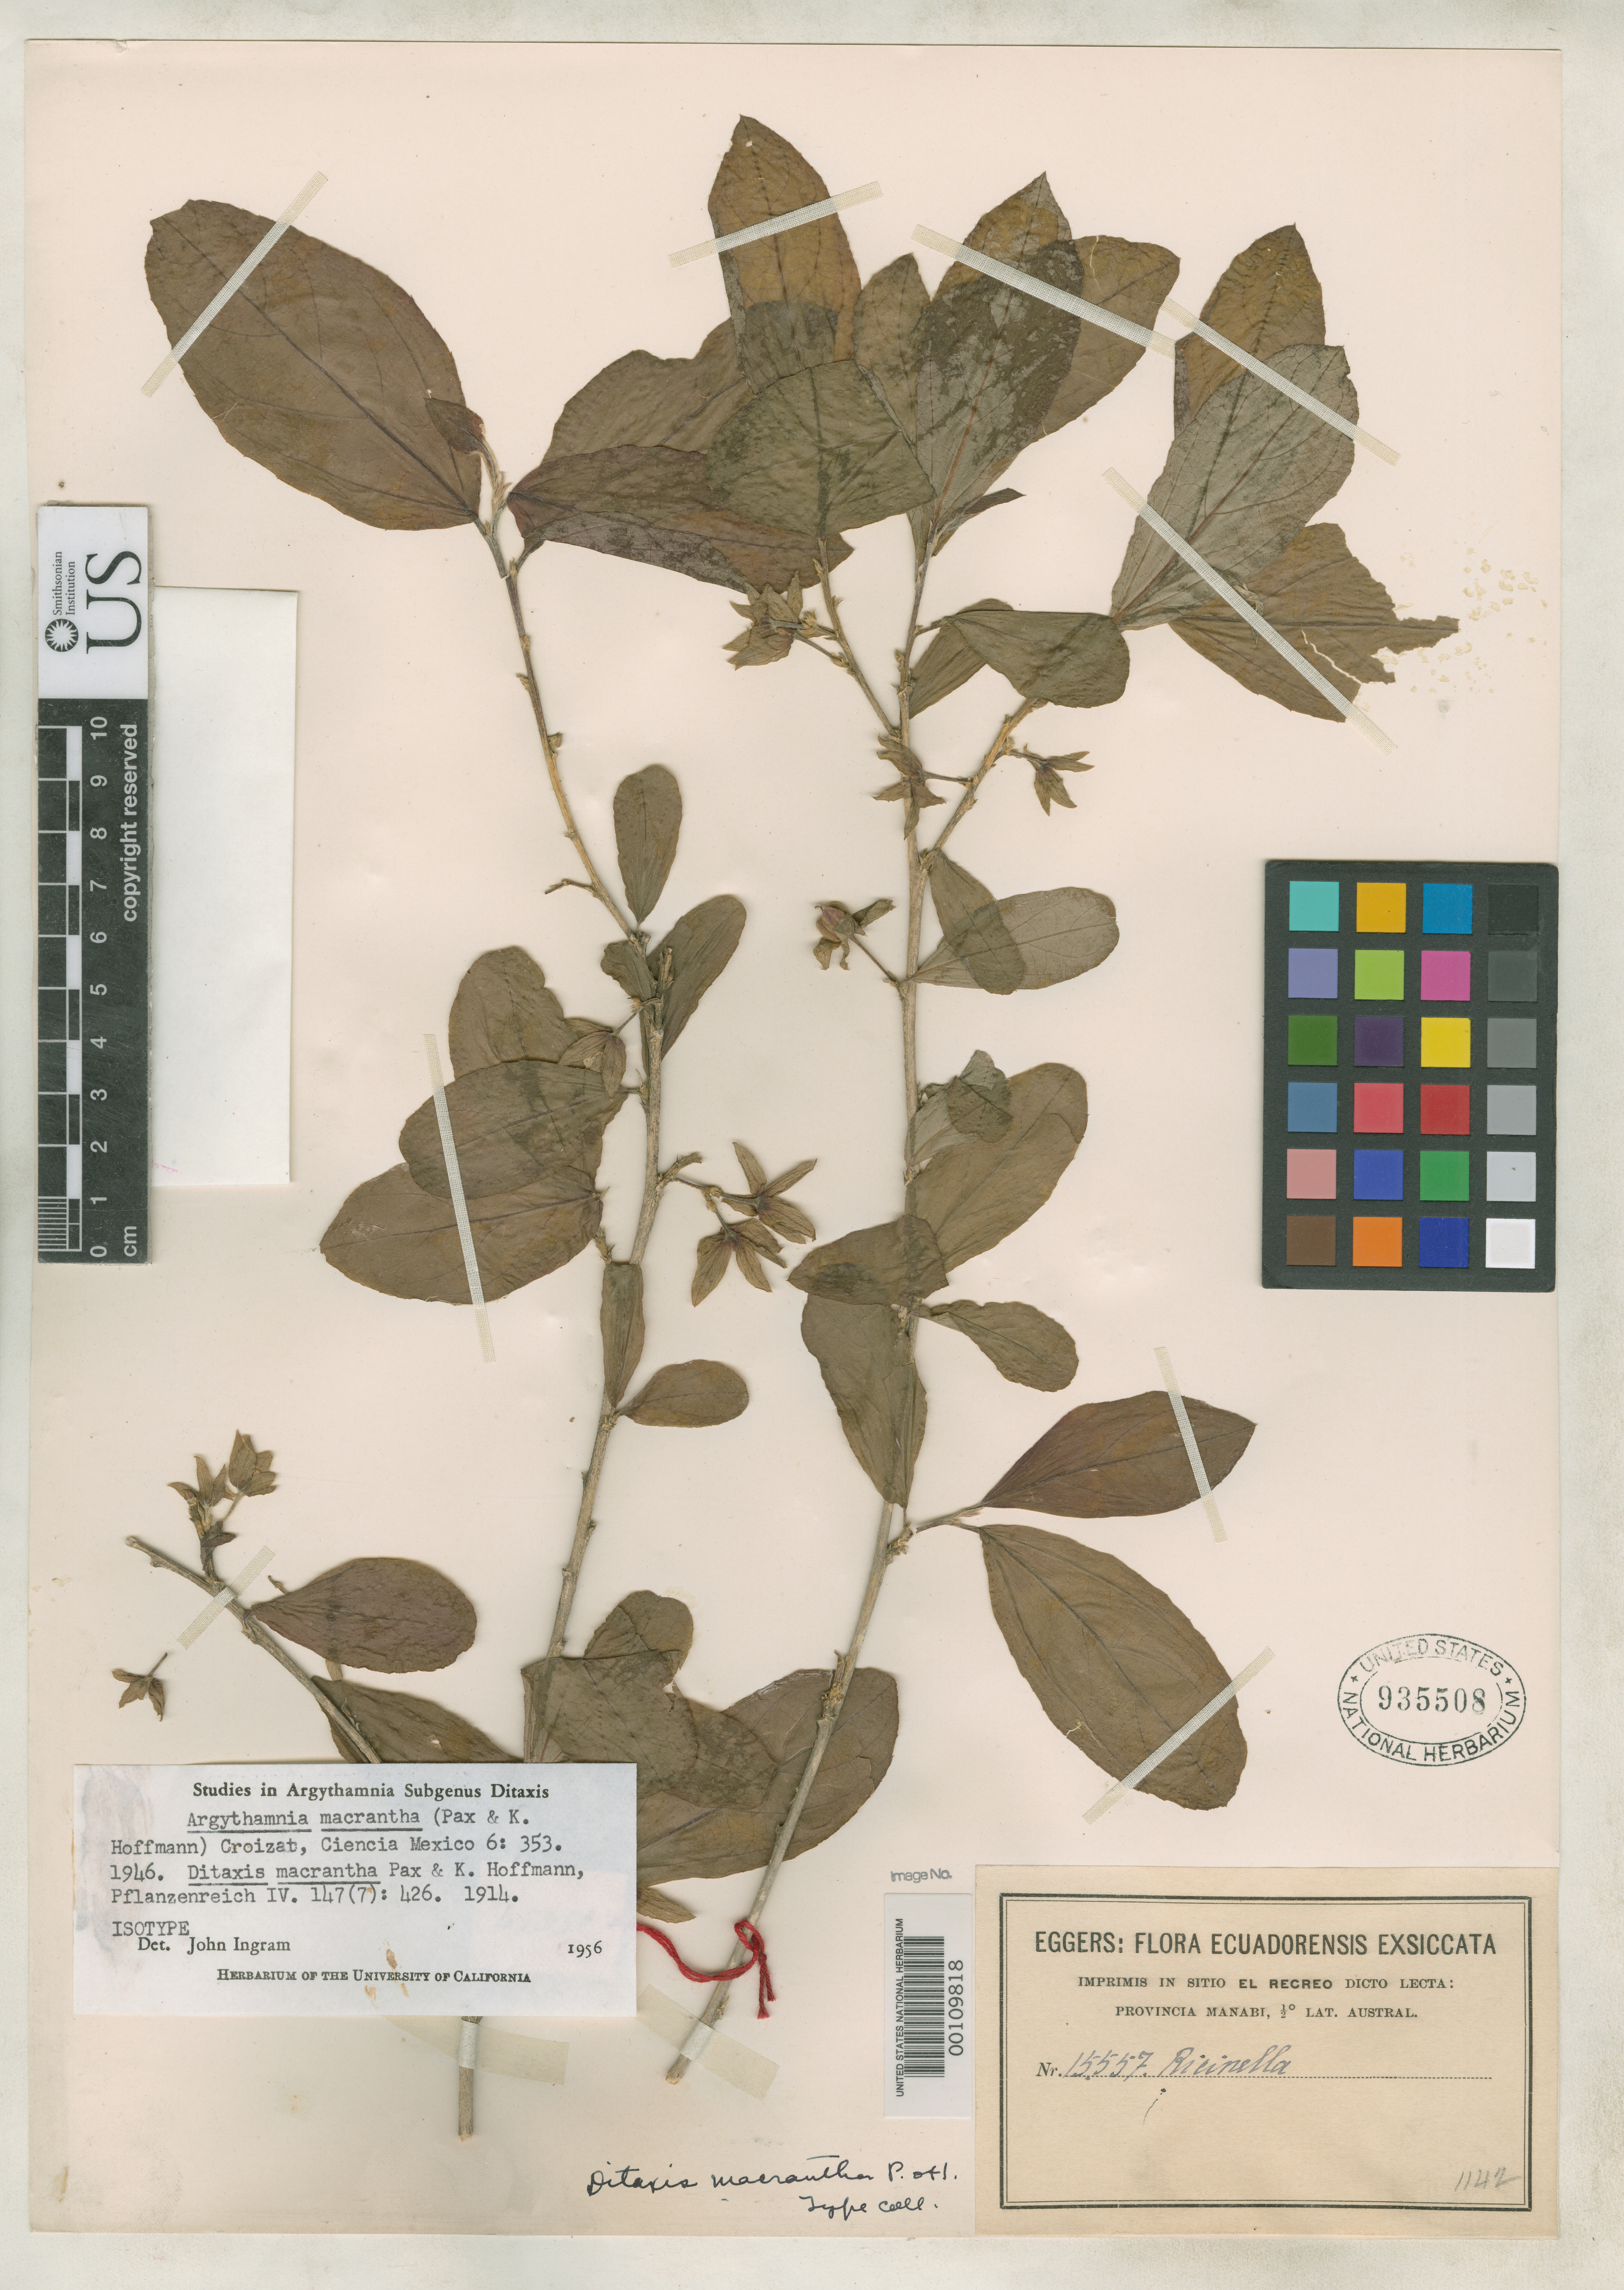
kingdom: Plantae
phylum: Tracheophyta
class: Magnoliopsida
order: Malpighiales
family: Euphorbiaceae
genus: Ditaxis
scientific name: Ditaxis macrantha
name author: Pax & K. Hoffm. in Engl.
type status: Isotype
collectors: H. F. A. von Eggers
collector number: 15557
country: Ecuador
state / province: Manabí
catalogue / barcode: US 935508